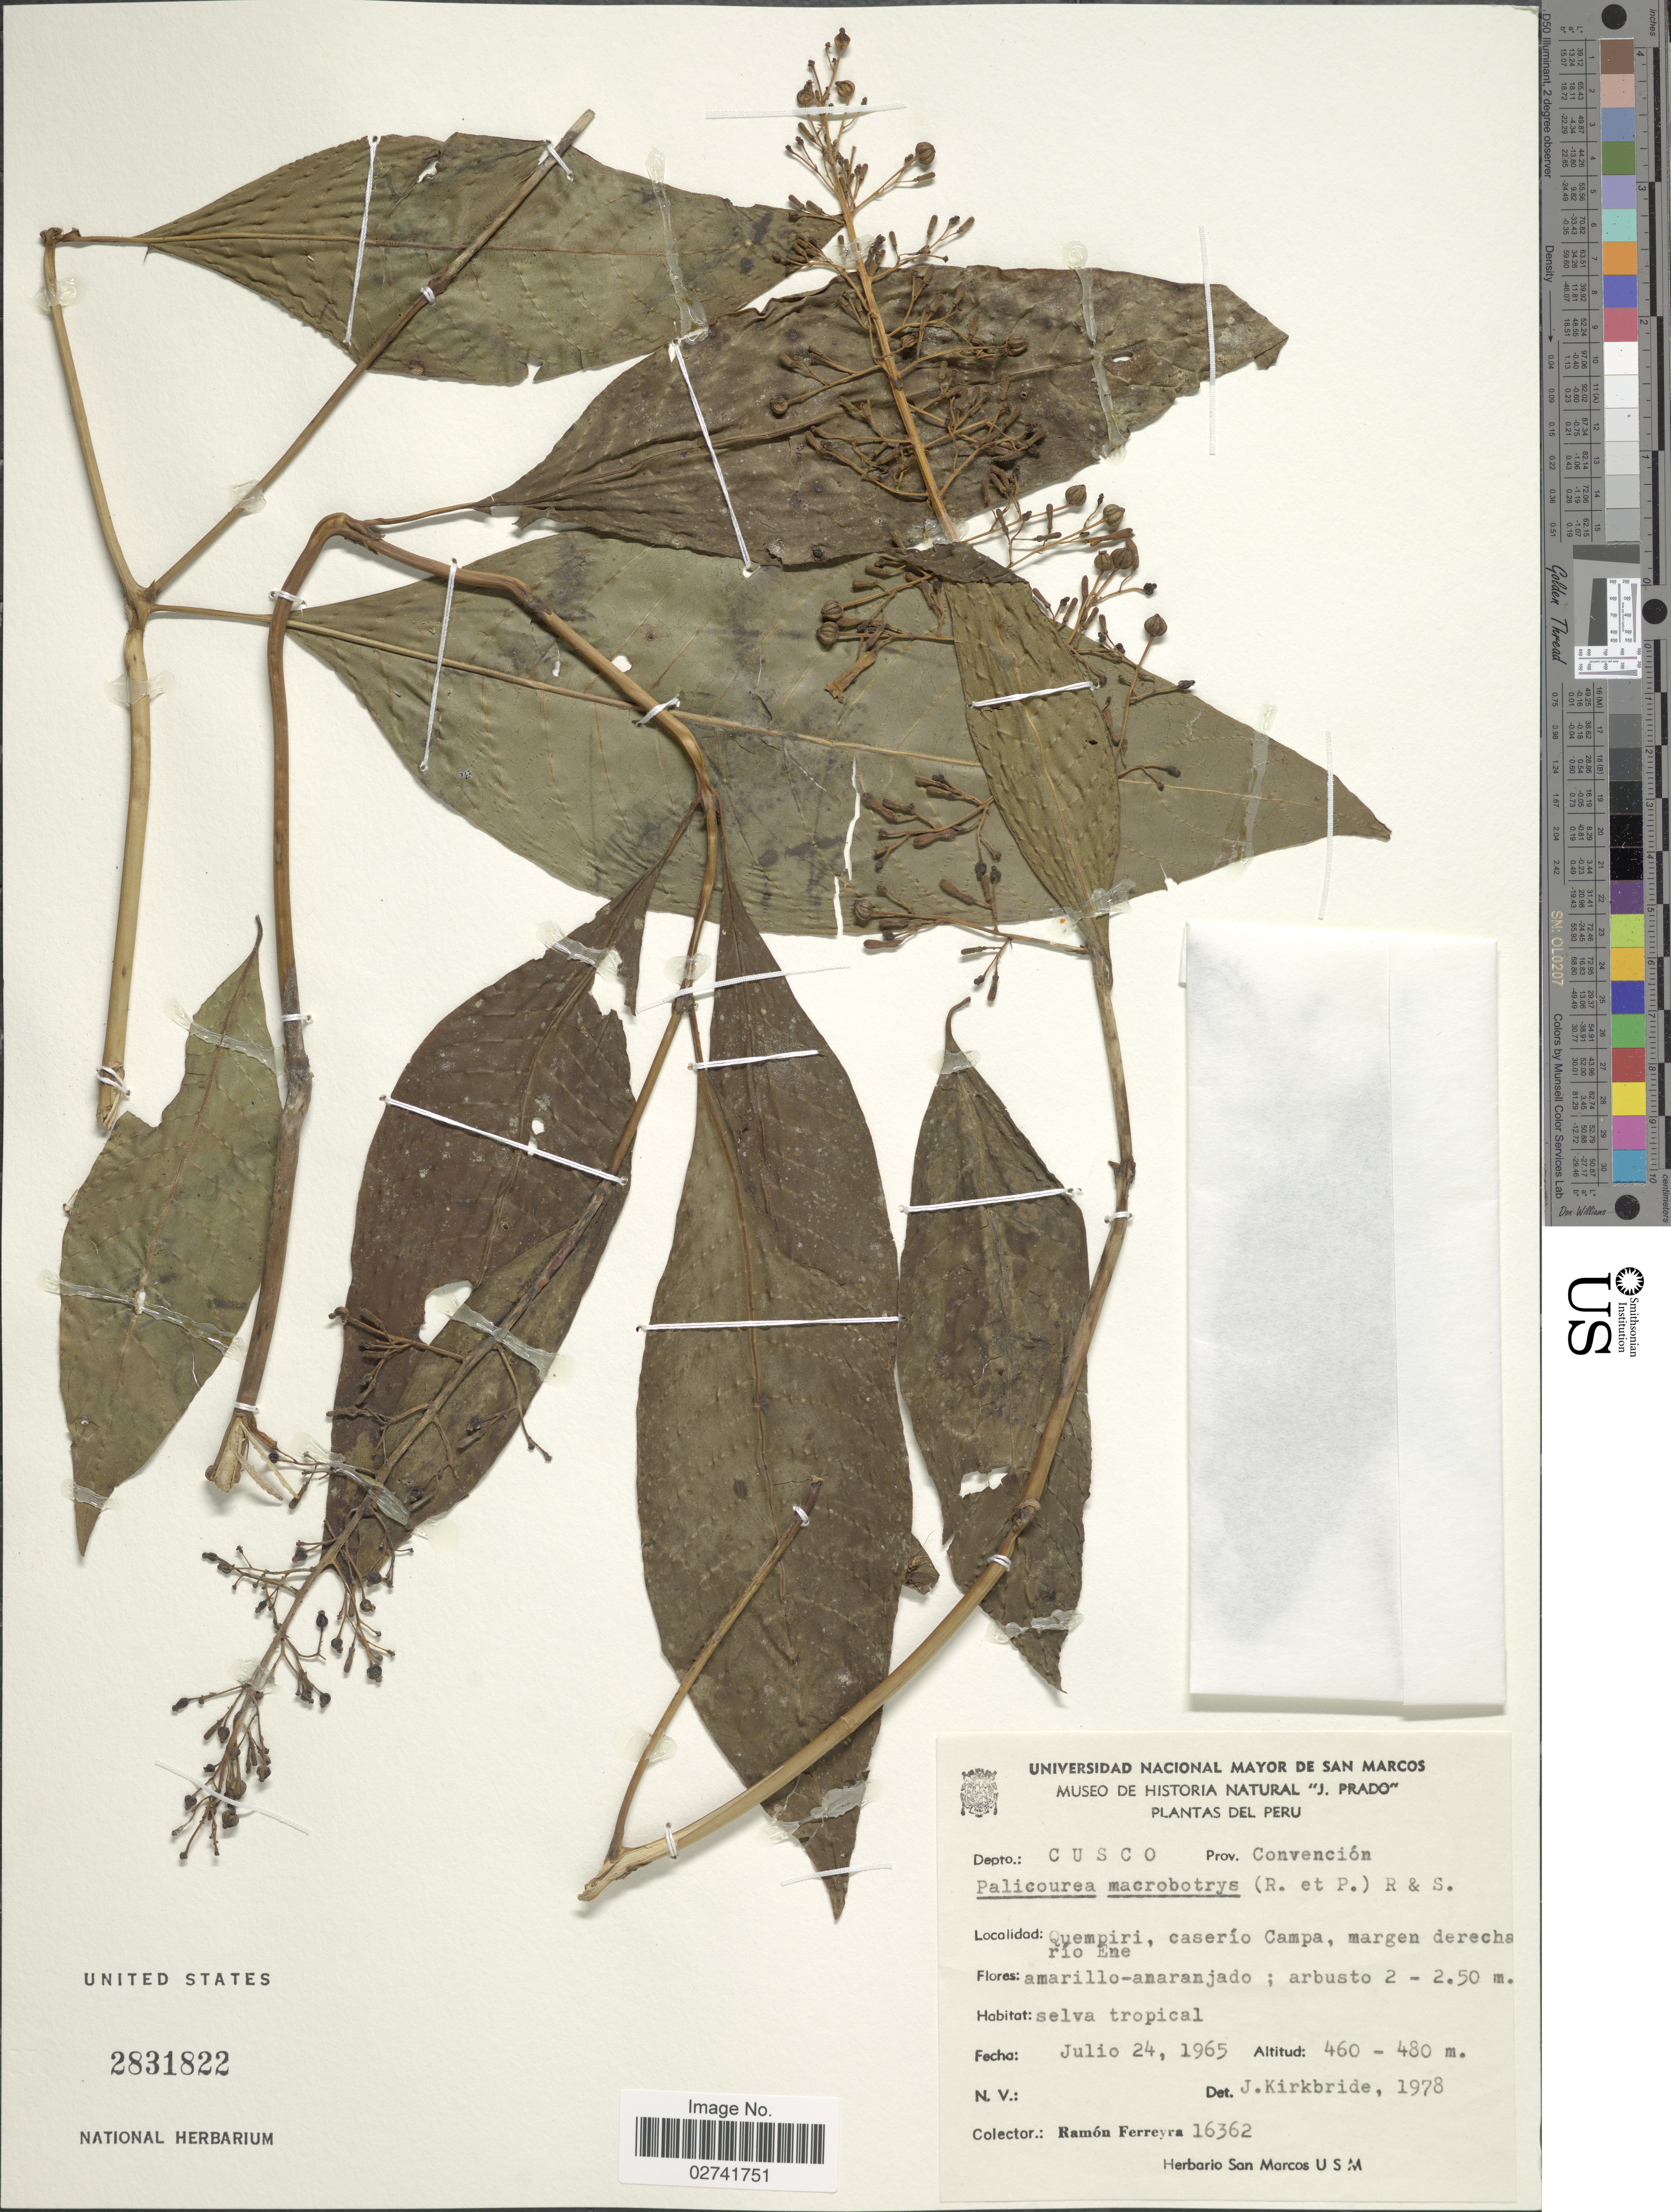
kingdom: Plantae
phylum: Tracheophyta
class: Magnoliopsida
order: Gentianales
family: Rubiaceae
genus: Palicourea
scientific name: Palicourea macrobotrys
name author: (Ruiz & Pav.) Schult.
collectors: R. A. Ferreyra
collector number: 16362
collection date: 1965-07-24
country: Peru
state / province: Cusco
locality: Depto.: Cusco. Prov. Convencion. Quempiri, caserio Campa, margen derecha rio Ene.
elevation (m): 460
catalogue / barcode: US 2831822